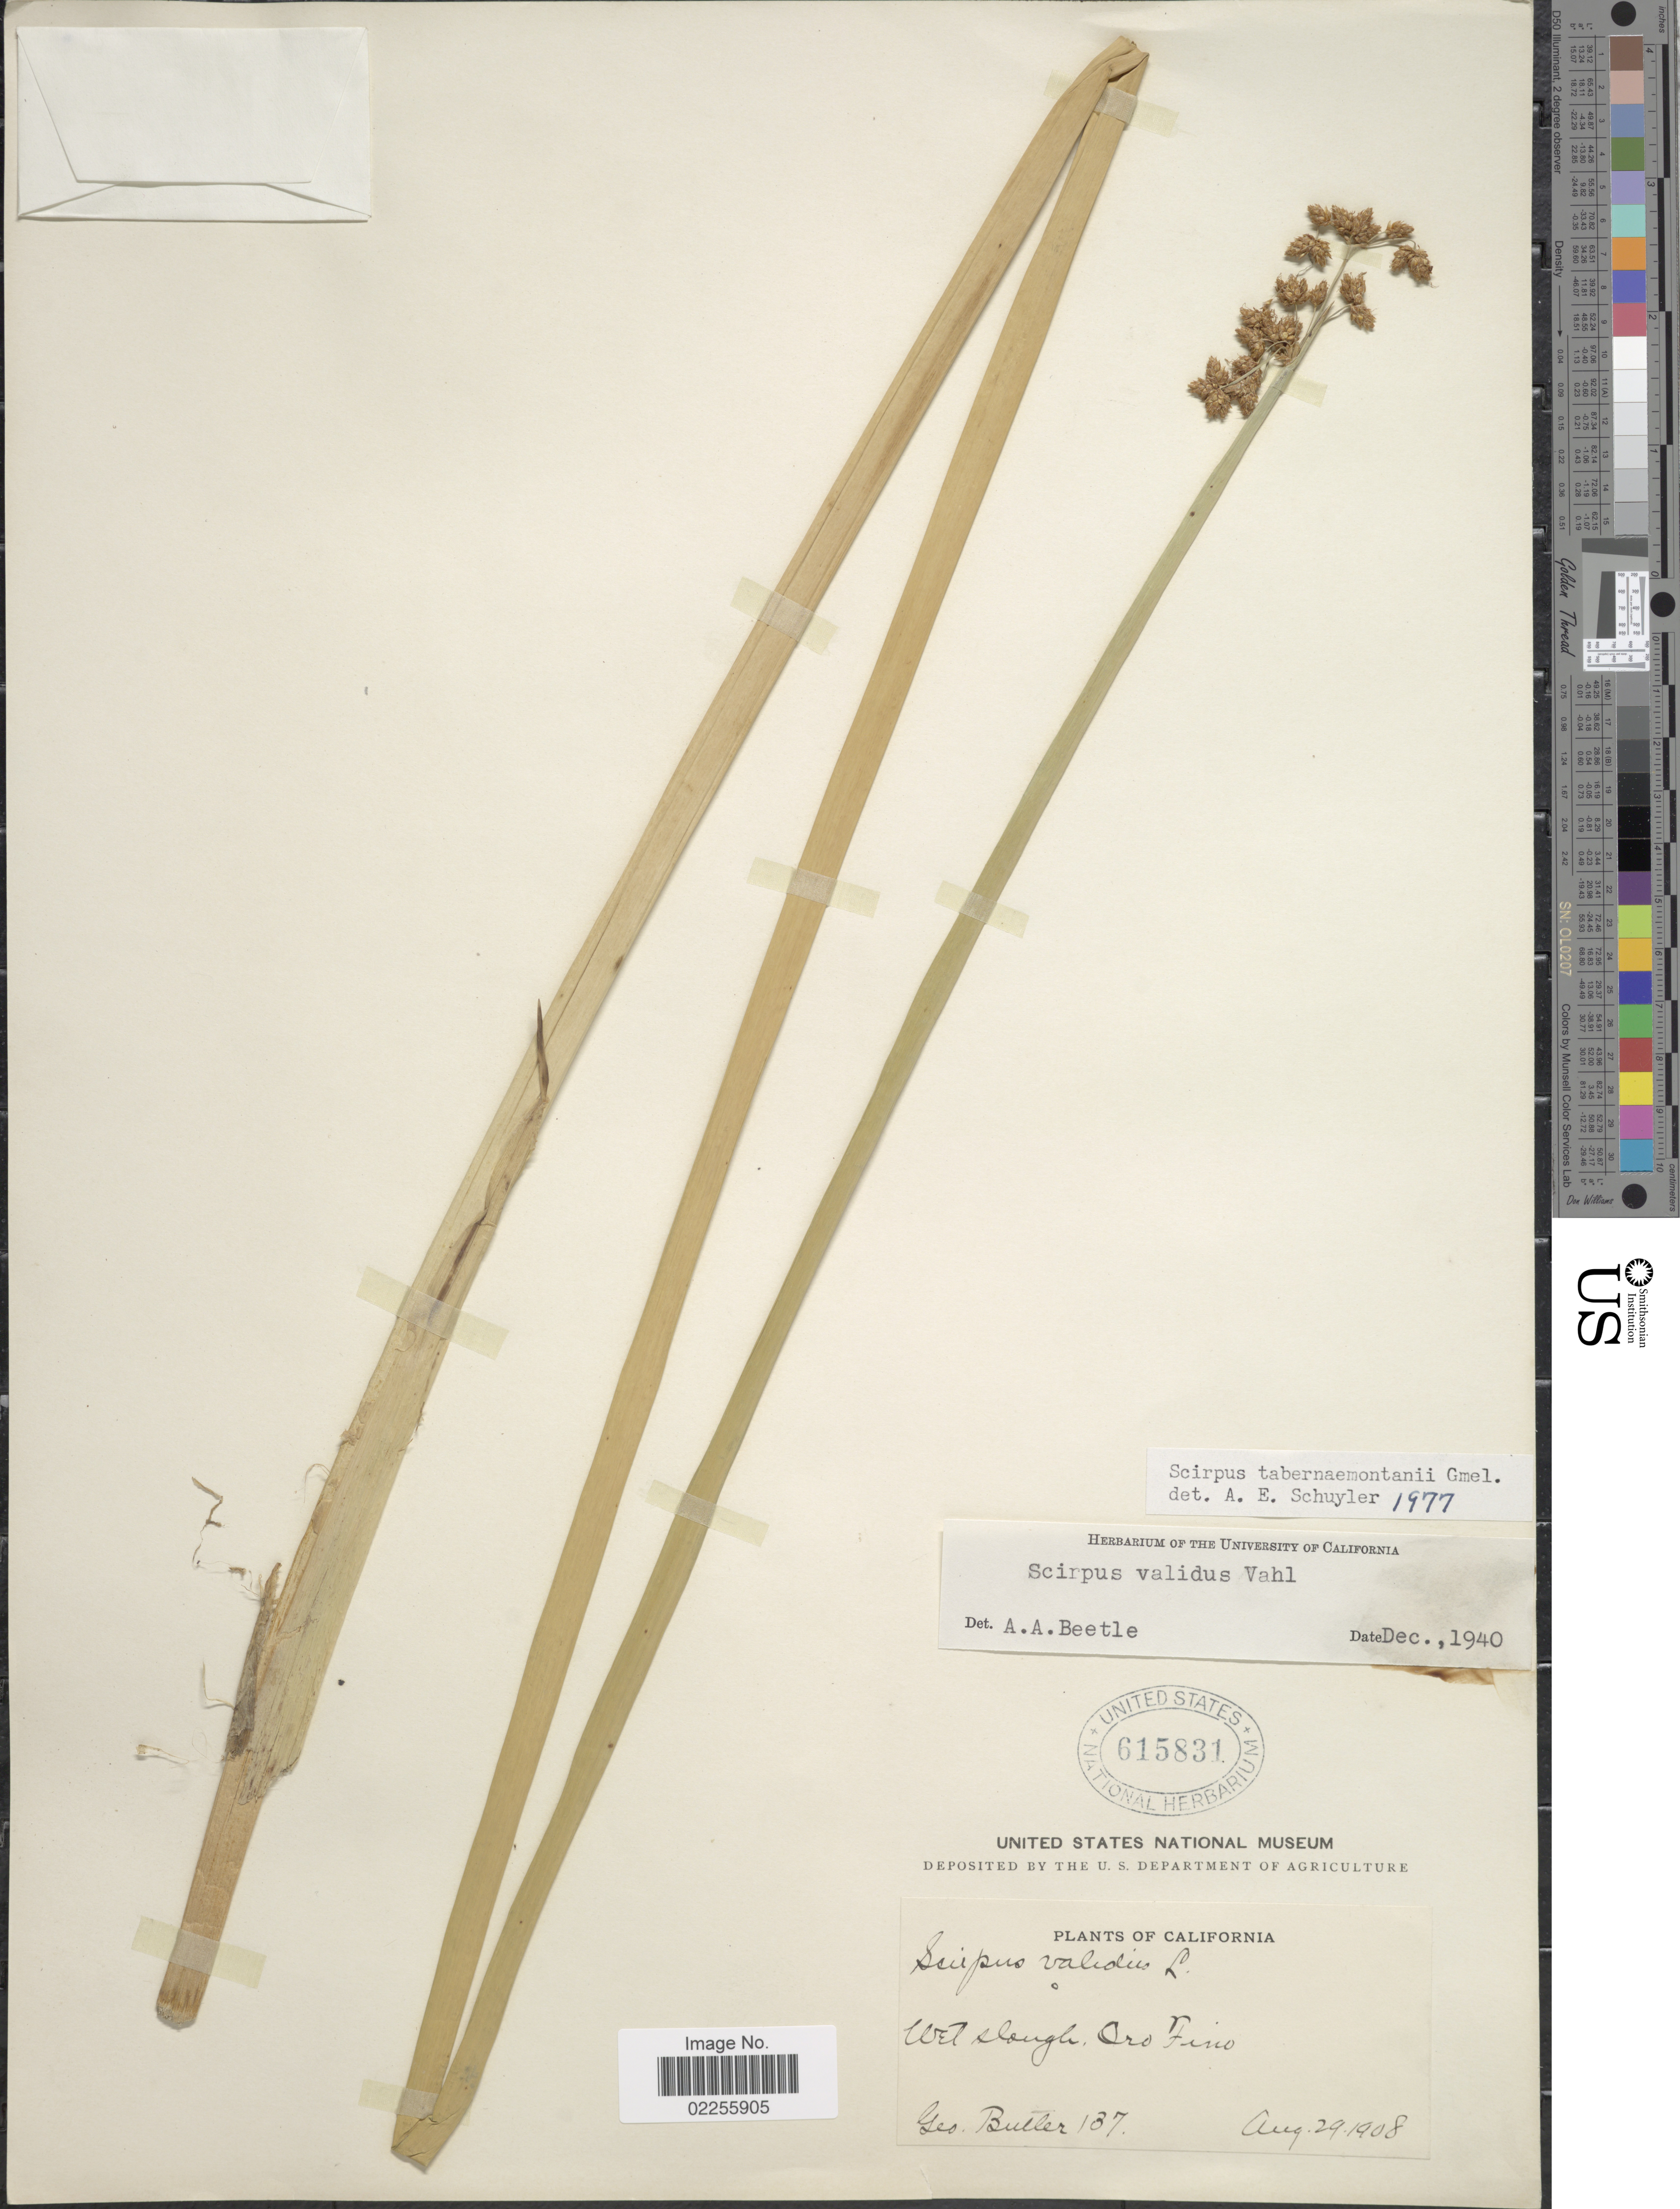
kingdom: Plantae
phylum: Tracheophyta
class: Liliopsida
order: Poales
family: Cyperaceae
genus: Schoenoplectus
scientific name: Schoenoplectus tabernaemontani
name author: (C.C. Gmel.) Palla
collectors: G. D. Butler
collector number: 137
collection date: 1908-08-29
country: United States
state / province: California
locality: Wet slough, oro Fino.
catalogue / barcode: US 615831